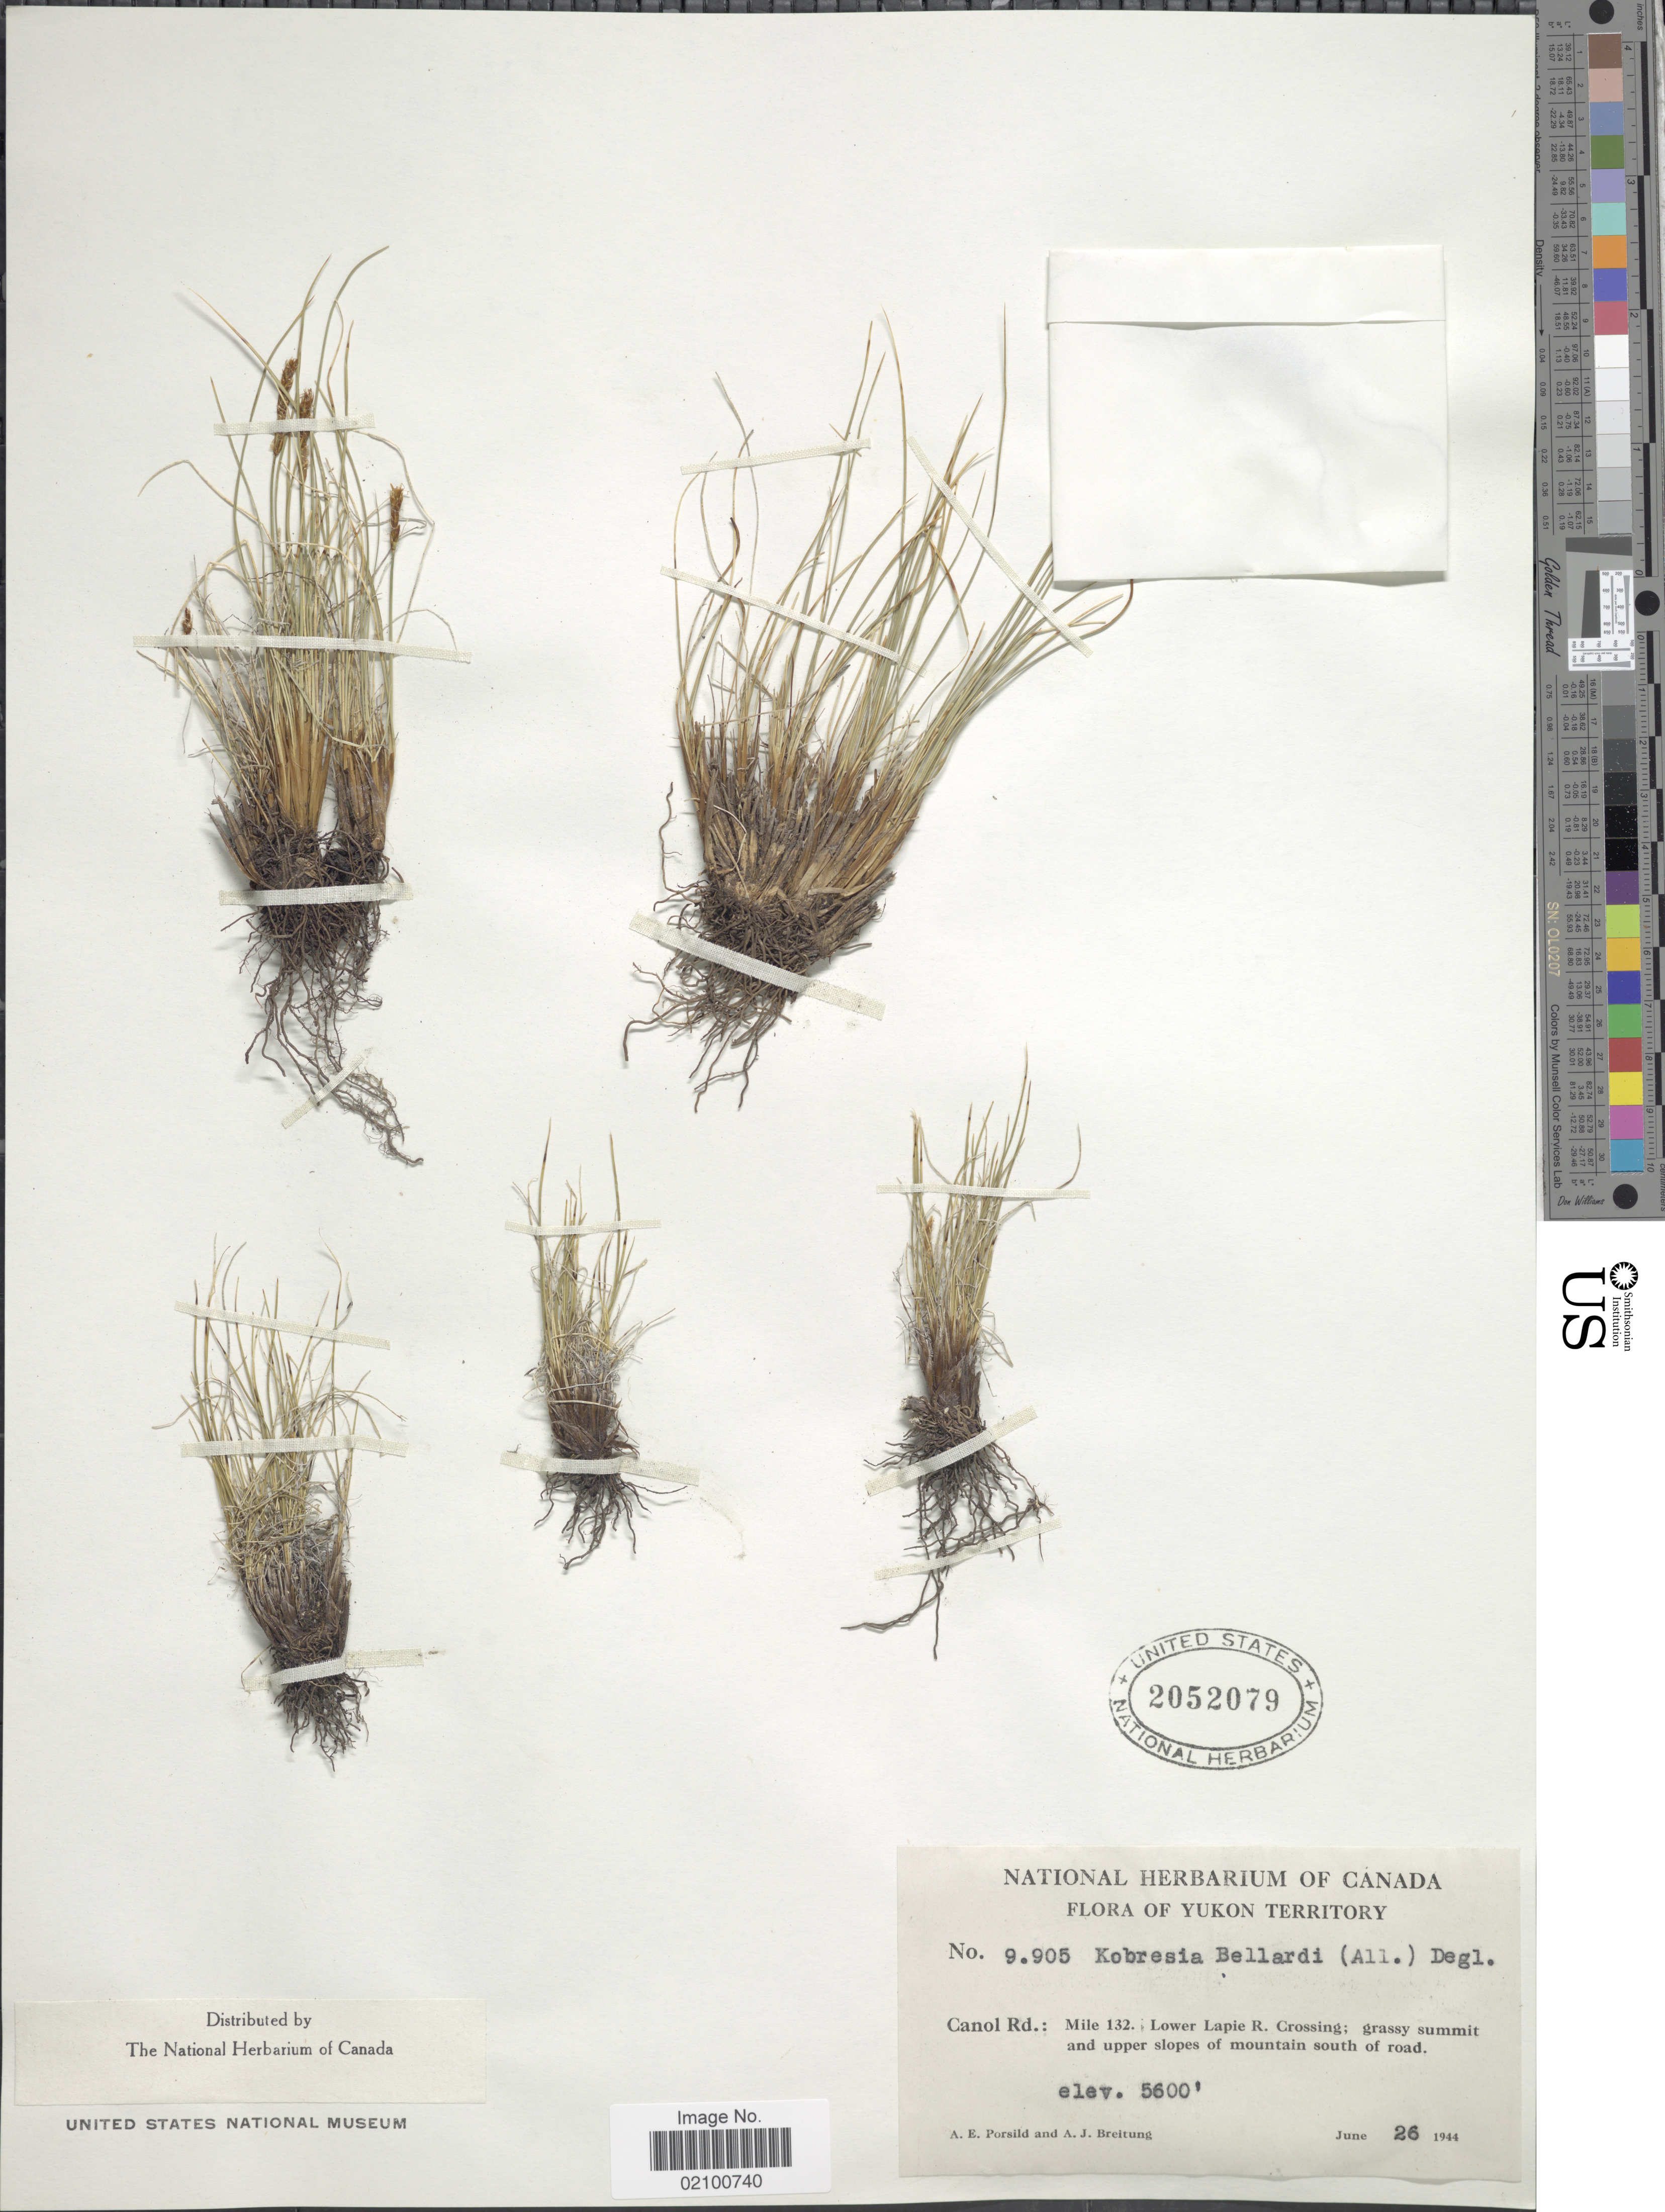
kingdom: Plantae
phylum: Tracheophyta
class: Liliopsida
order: Poales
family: Cyperaceae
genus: Carex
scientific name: Carex myosuroides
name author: Vill.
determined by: Strong, M. T., (US), Smithsonian Institution - National Museum of Natural History (UNITED STATES)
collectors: A. E. Porsild & A. Breitung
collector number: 9905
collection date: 1944-06-26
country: Canada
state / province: Yukon Territory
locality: Canol Rd: Mile 132, Lower Lapie R. Crossing; grassy summit and upper slopes of mountain south of road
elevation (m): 1707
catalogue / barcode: US 2052079